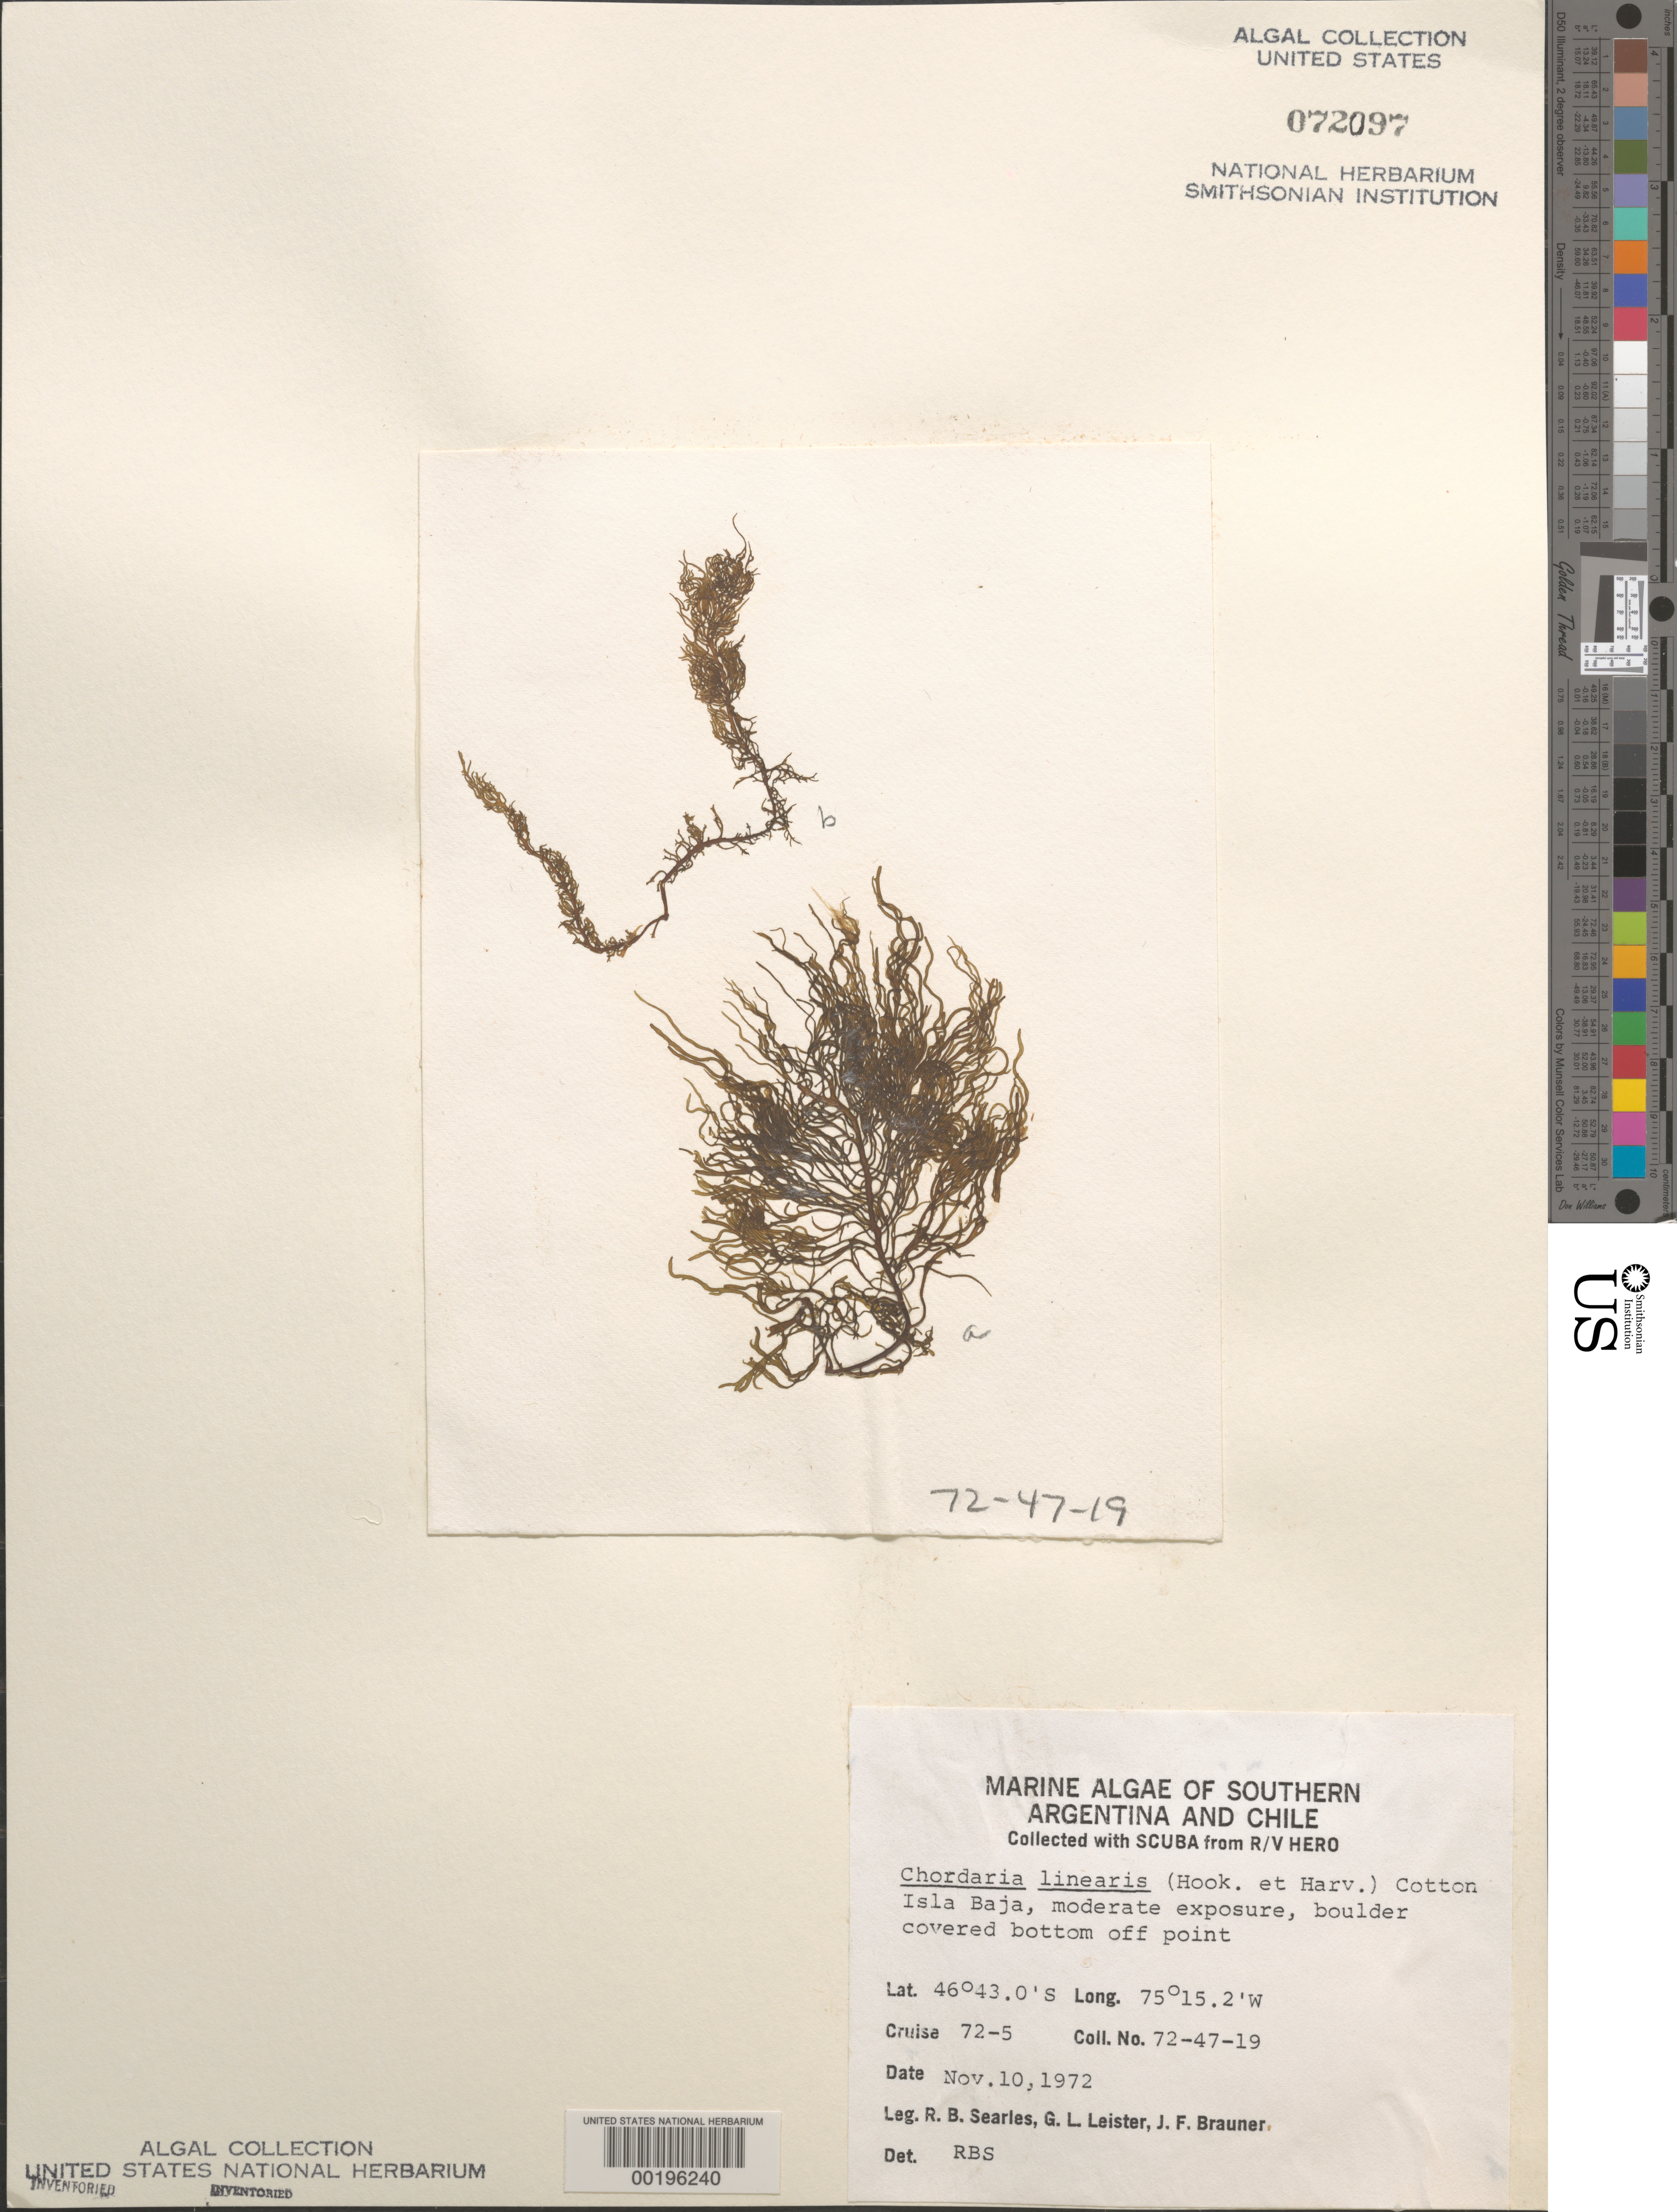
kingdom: Chromista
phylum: Ochrophyta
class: Phaeophyceae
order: Ectocarpales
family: Chordariaceae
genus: Chordaria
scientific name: Chordaria linearis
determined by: Searles, R. B.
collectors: R. Searles, G. Leister & J. F. Brauner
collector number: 72-47-19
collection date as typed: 10 Nov 1972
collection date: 1972-11-10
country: Chile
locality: Isla baja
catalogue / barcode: US 72097